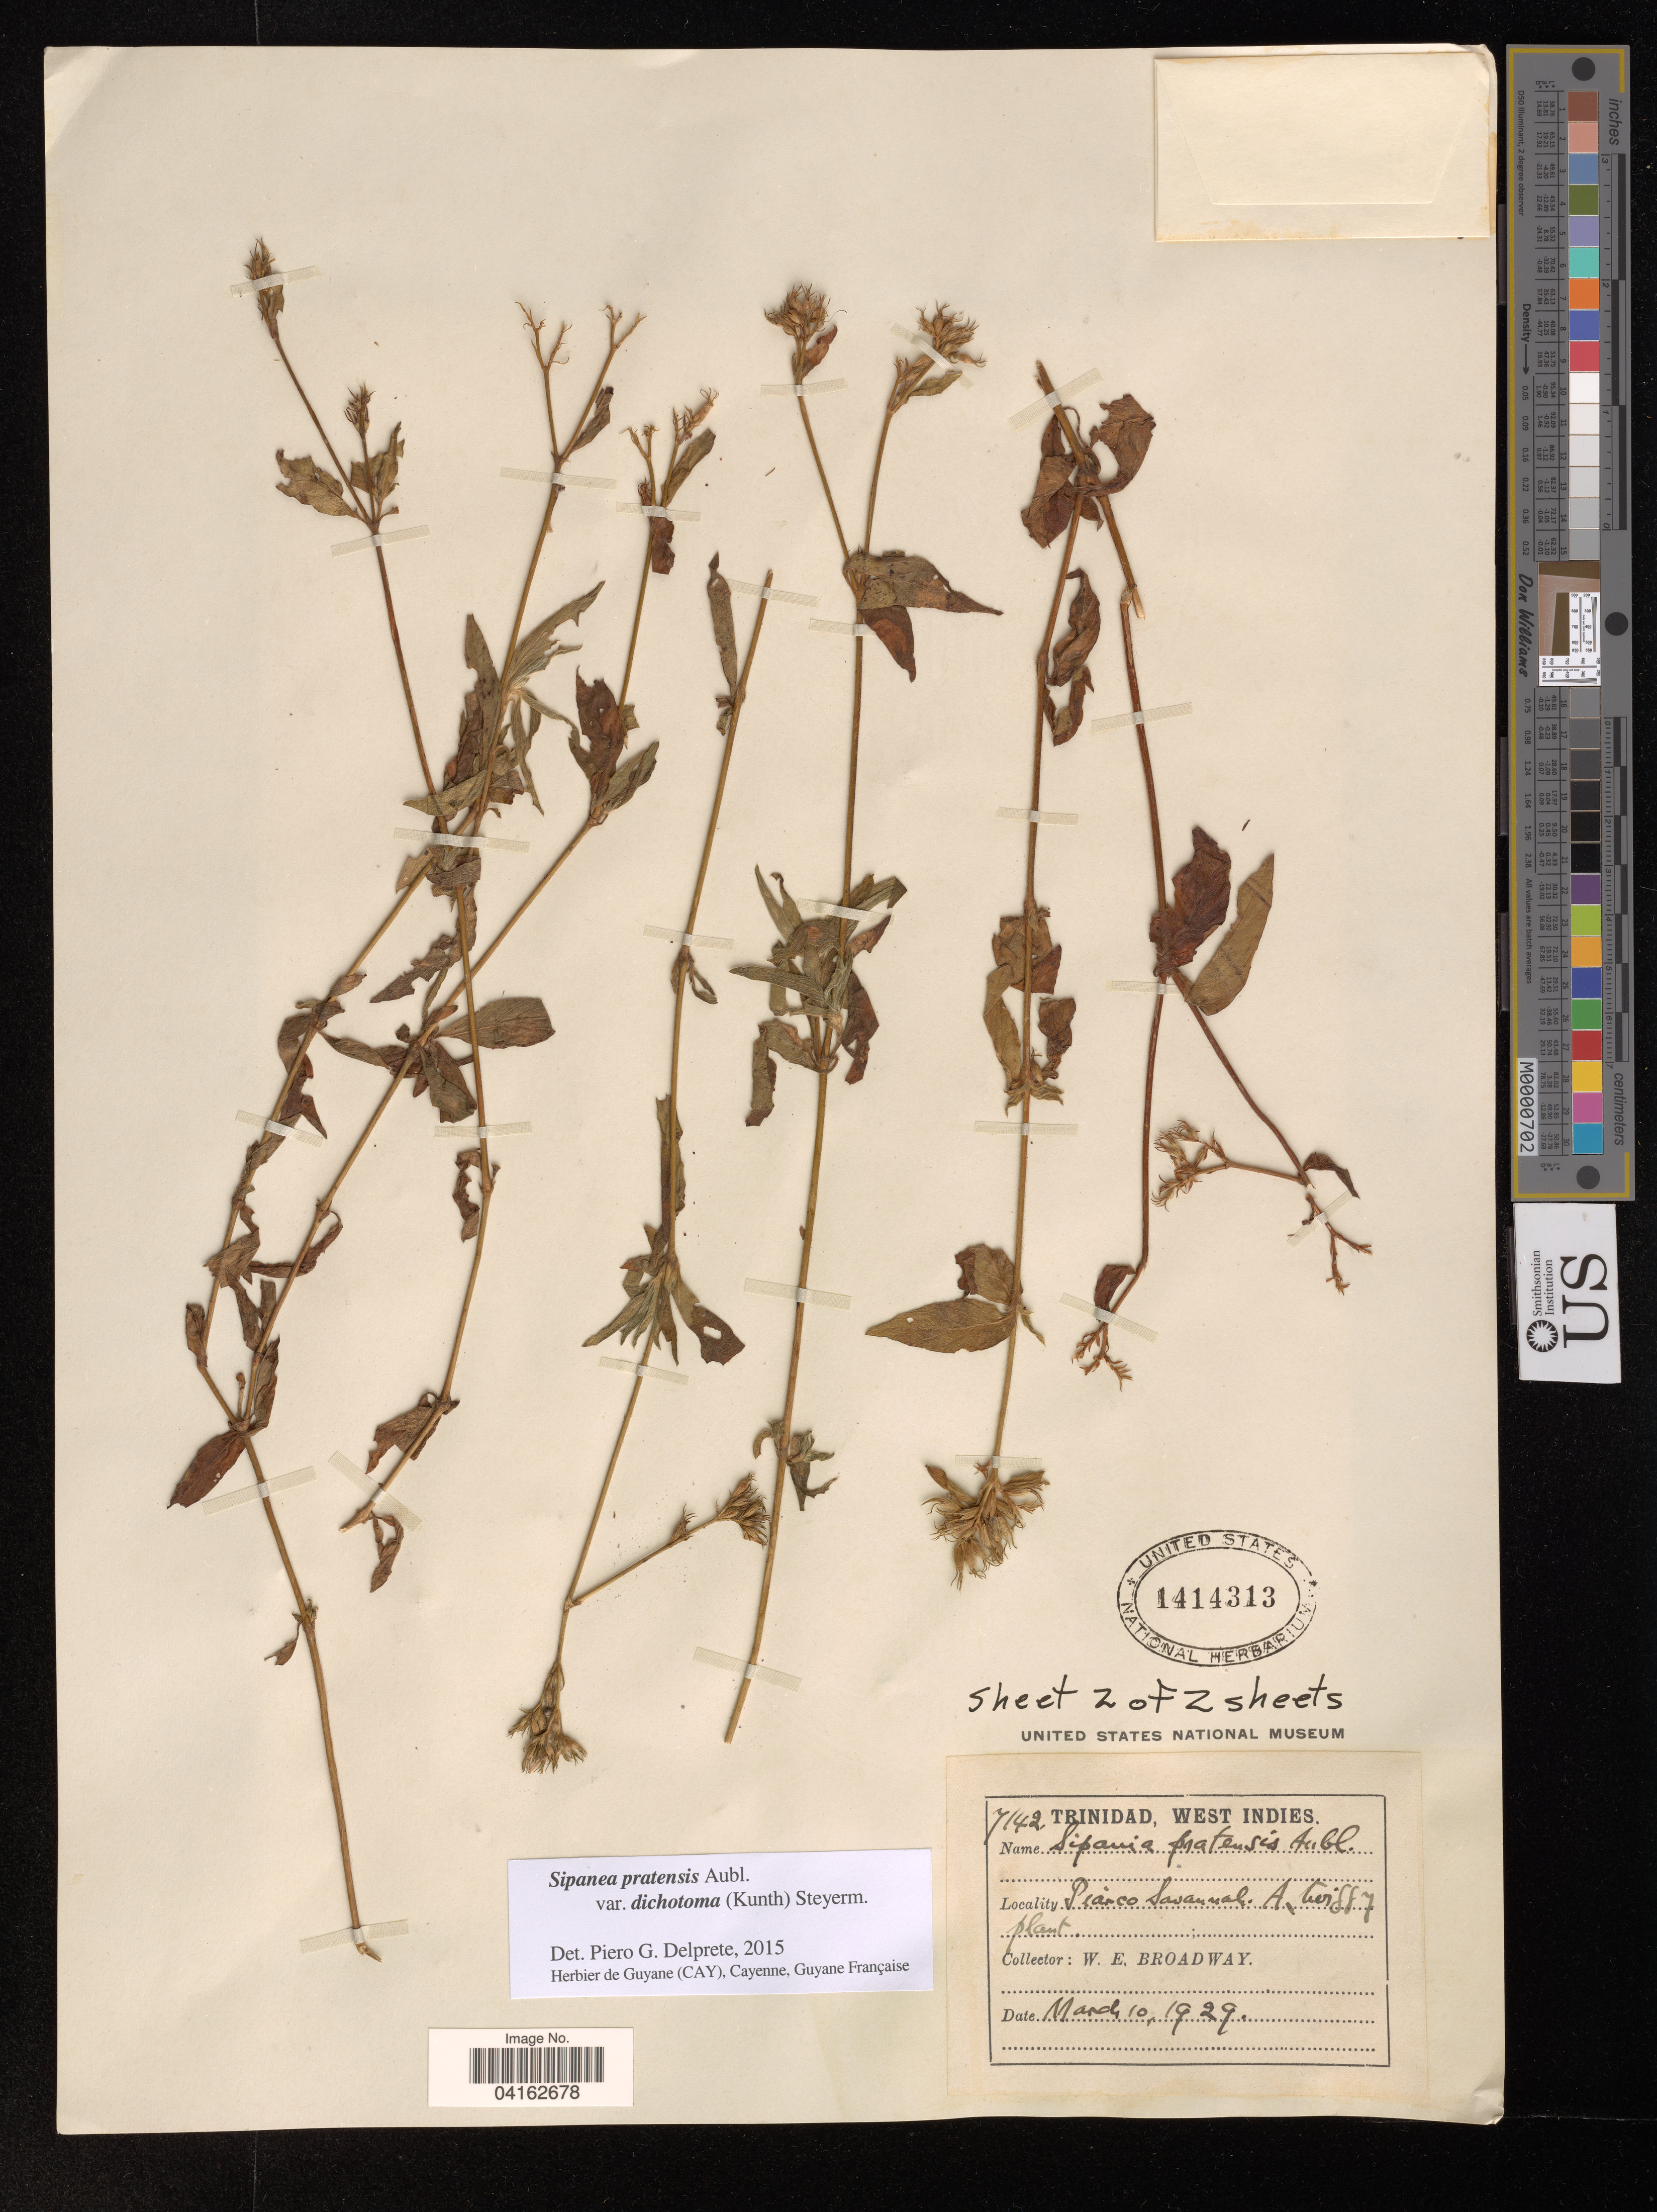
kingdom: Plantae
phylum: Tracheophyta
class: Magnoliopsida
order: Gentianales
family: Rubiaceae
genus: Sipanea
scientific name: Sipanea pratensis var. dichotoma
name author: (Kunth) Steyerm.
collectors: W. E. Broadway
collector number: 7142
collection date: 1929-03-10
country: Trinidad and Tobago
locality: Trinidad, West Indies. Piarco Savannah A-twiggy plant.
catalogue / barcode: US 1414313